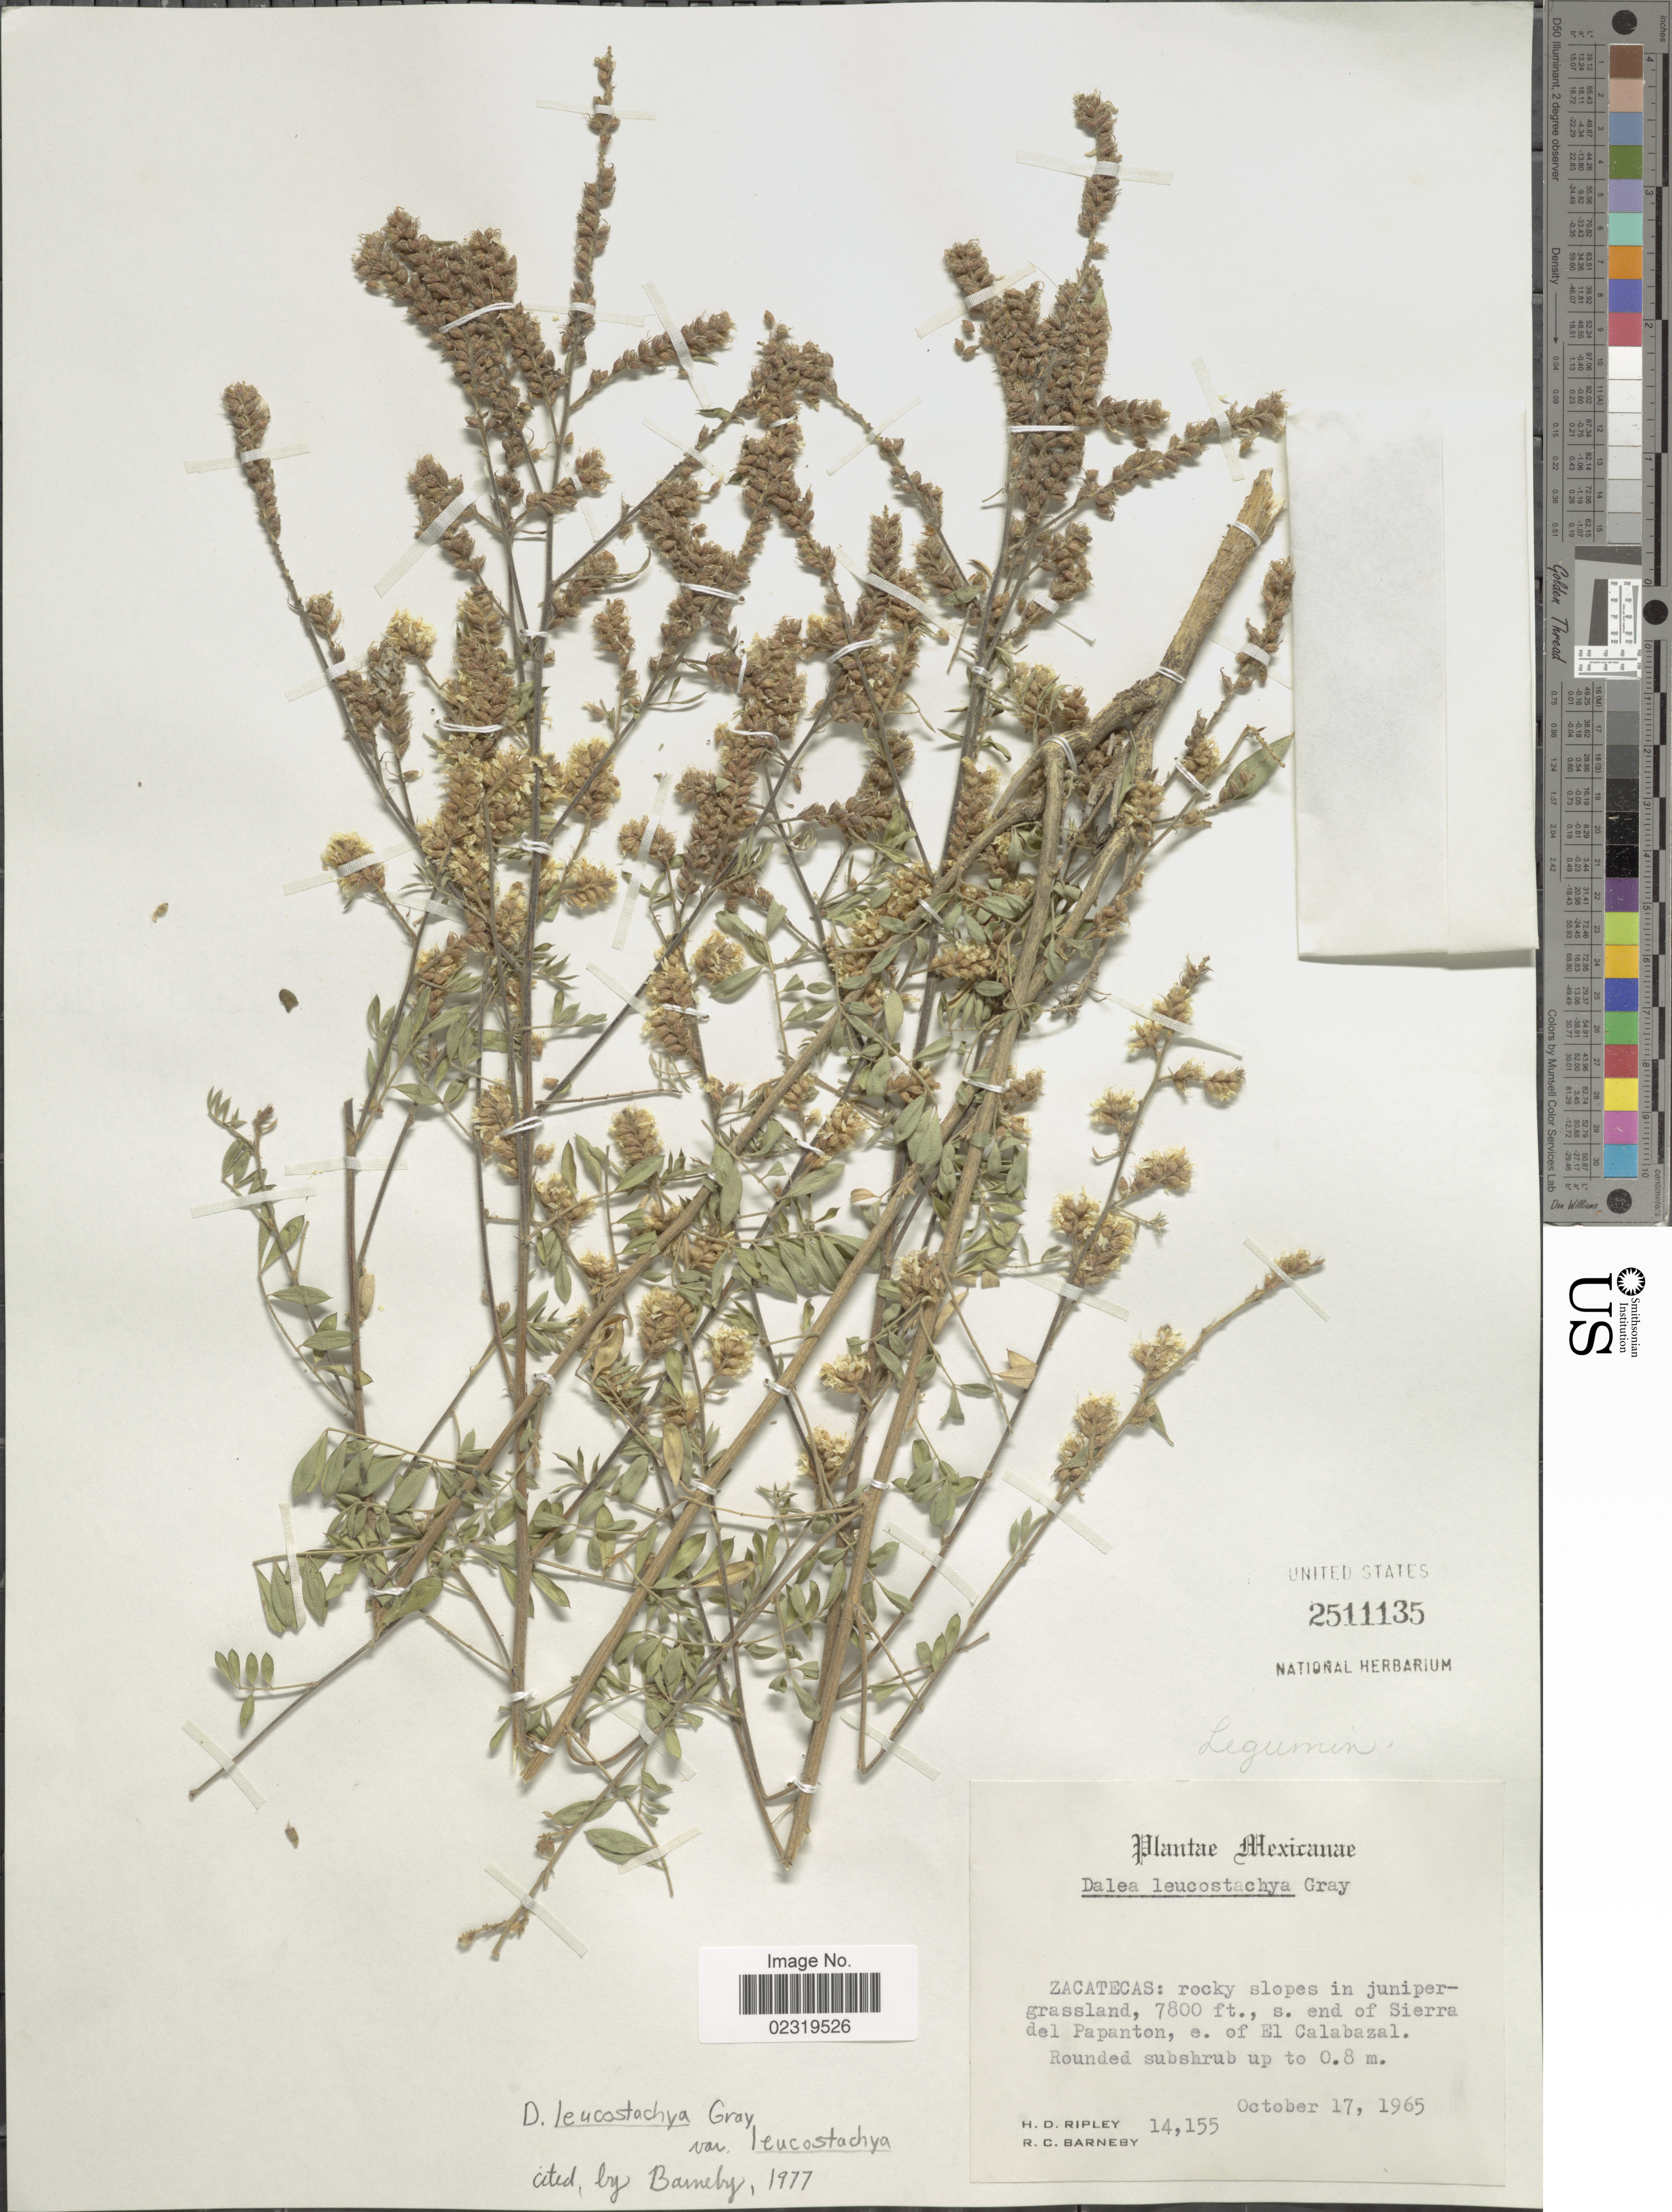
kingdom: Plantae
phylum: Tracheophyta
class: Magnoliopsida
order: Fabales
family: Fabaceae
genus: Dalea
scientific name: Dalea leucostachya var. leucostachya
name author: A. Gray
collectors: H. Ripley & R. C. Barneby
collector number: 14155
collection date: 1965-10-17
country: Mexico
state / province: Zacatecas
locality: Rocky slopes in juniper-grassland., s. end Sierra del Papanton, e. of El Calabazal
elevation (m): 2377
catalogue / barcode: US 2511135